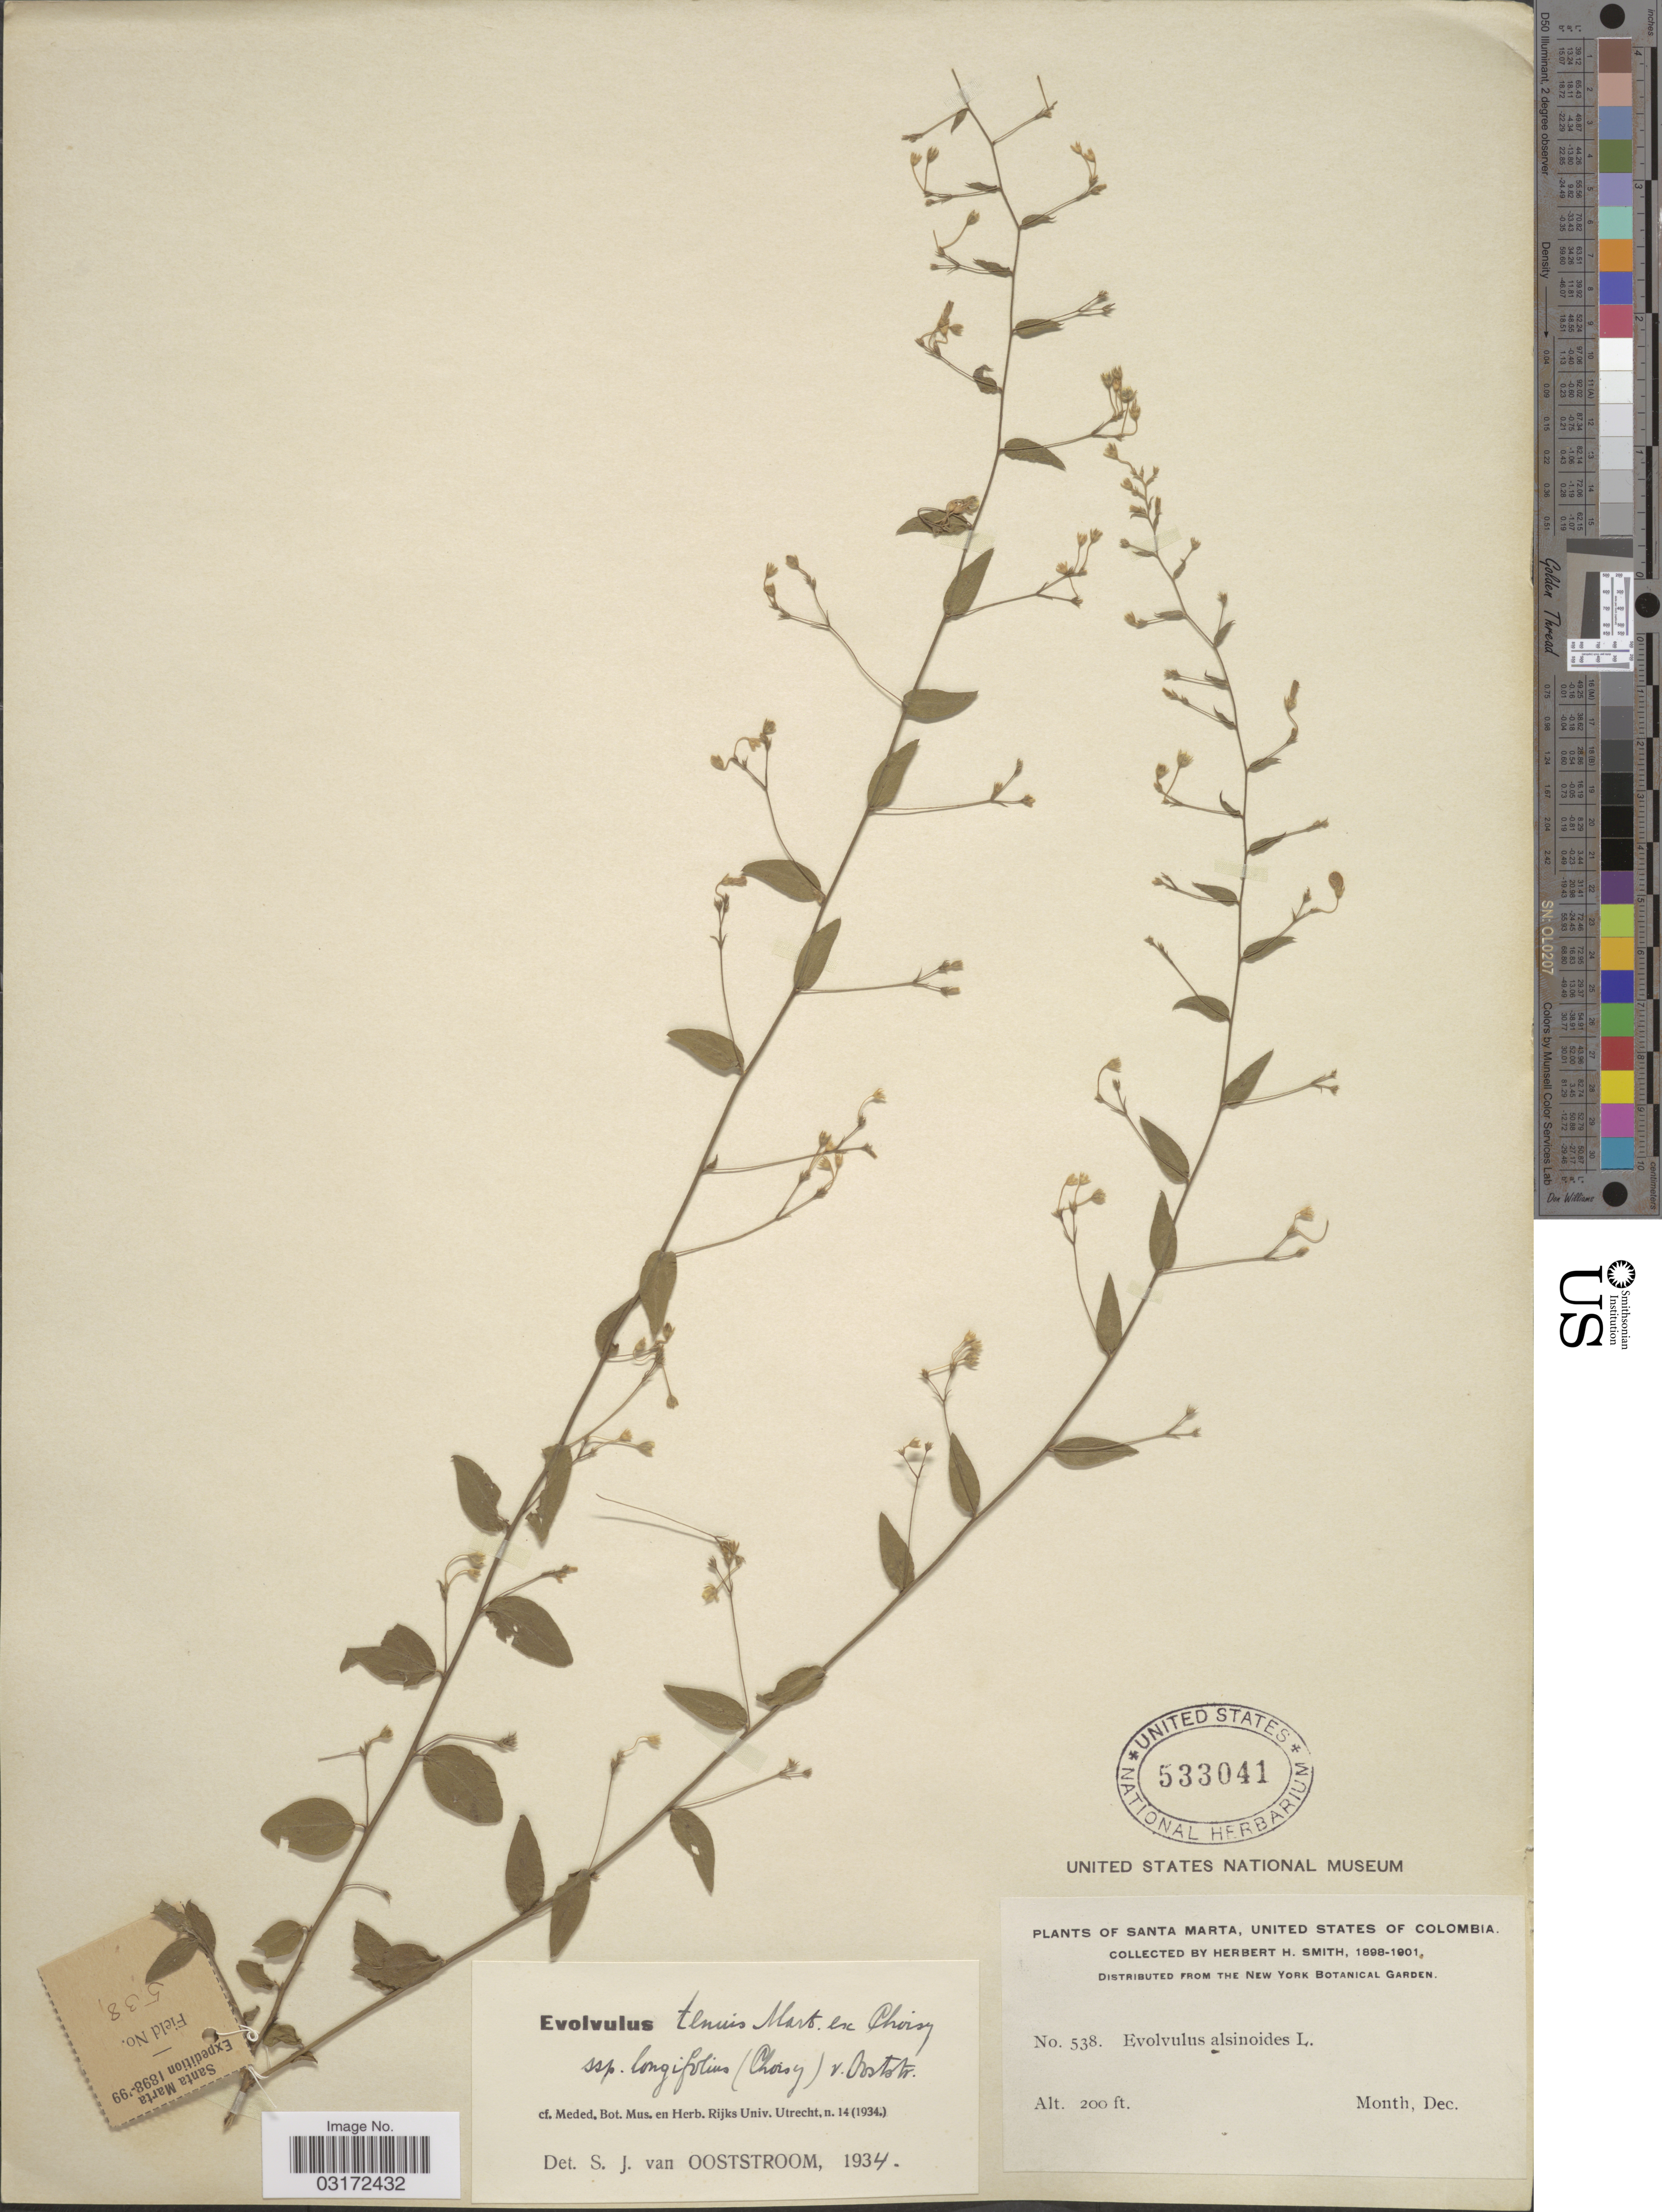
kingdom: Plantae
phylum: Tracheophyta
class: Magnoliopsida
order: Solanales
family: Convolvulaceae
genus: Evolvulus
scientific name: Evolvulus tenuis subsp. longifolius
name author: Mart. ex Choisy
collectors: Herbert H. Smith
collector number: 538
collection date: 1898-12/1901-12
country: Colombia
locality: Santa Marta, United States of Colombia.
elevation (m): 61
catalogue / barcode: US 533041